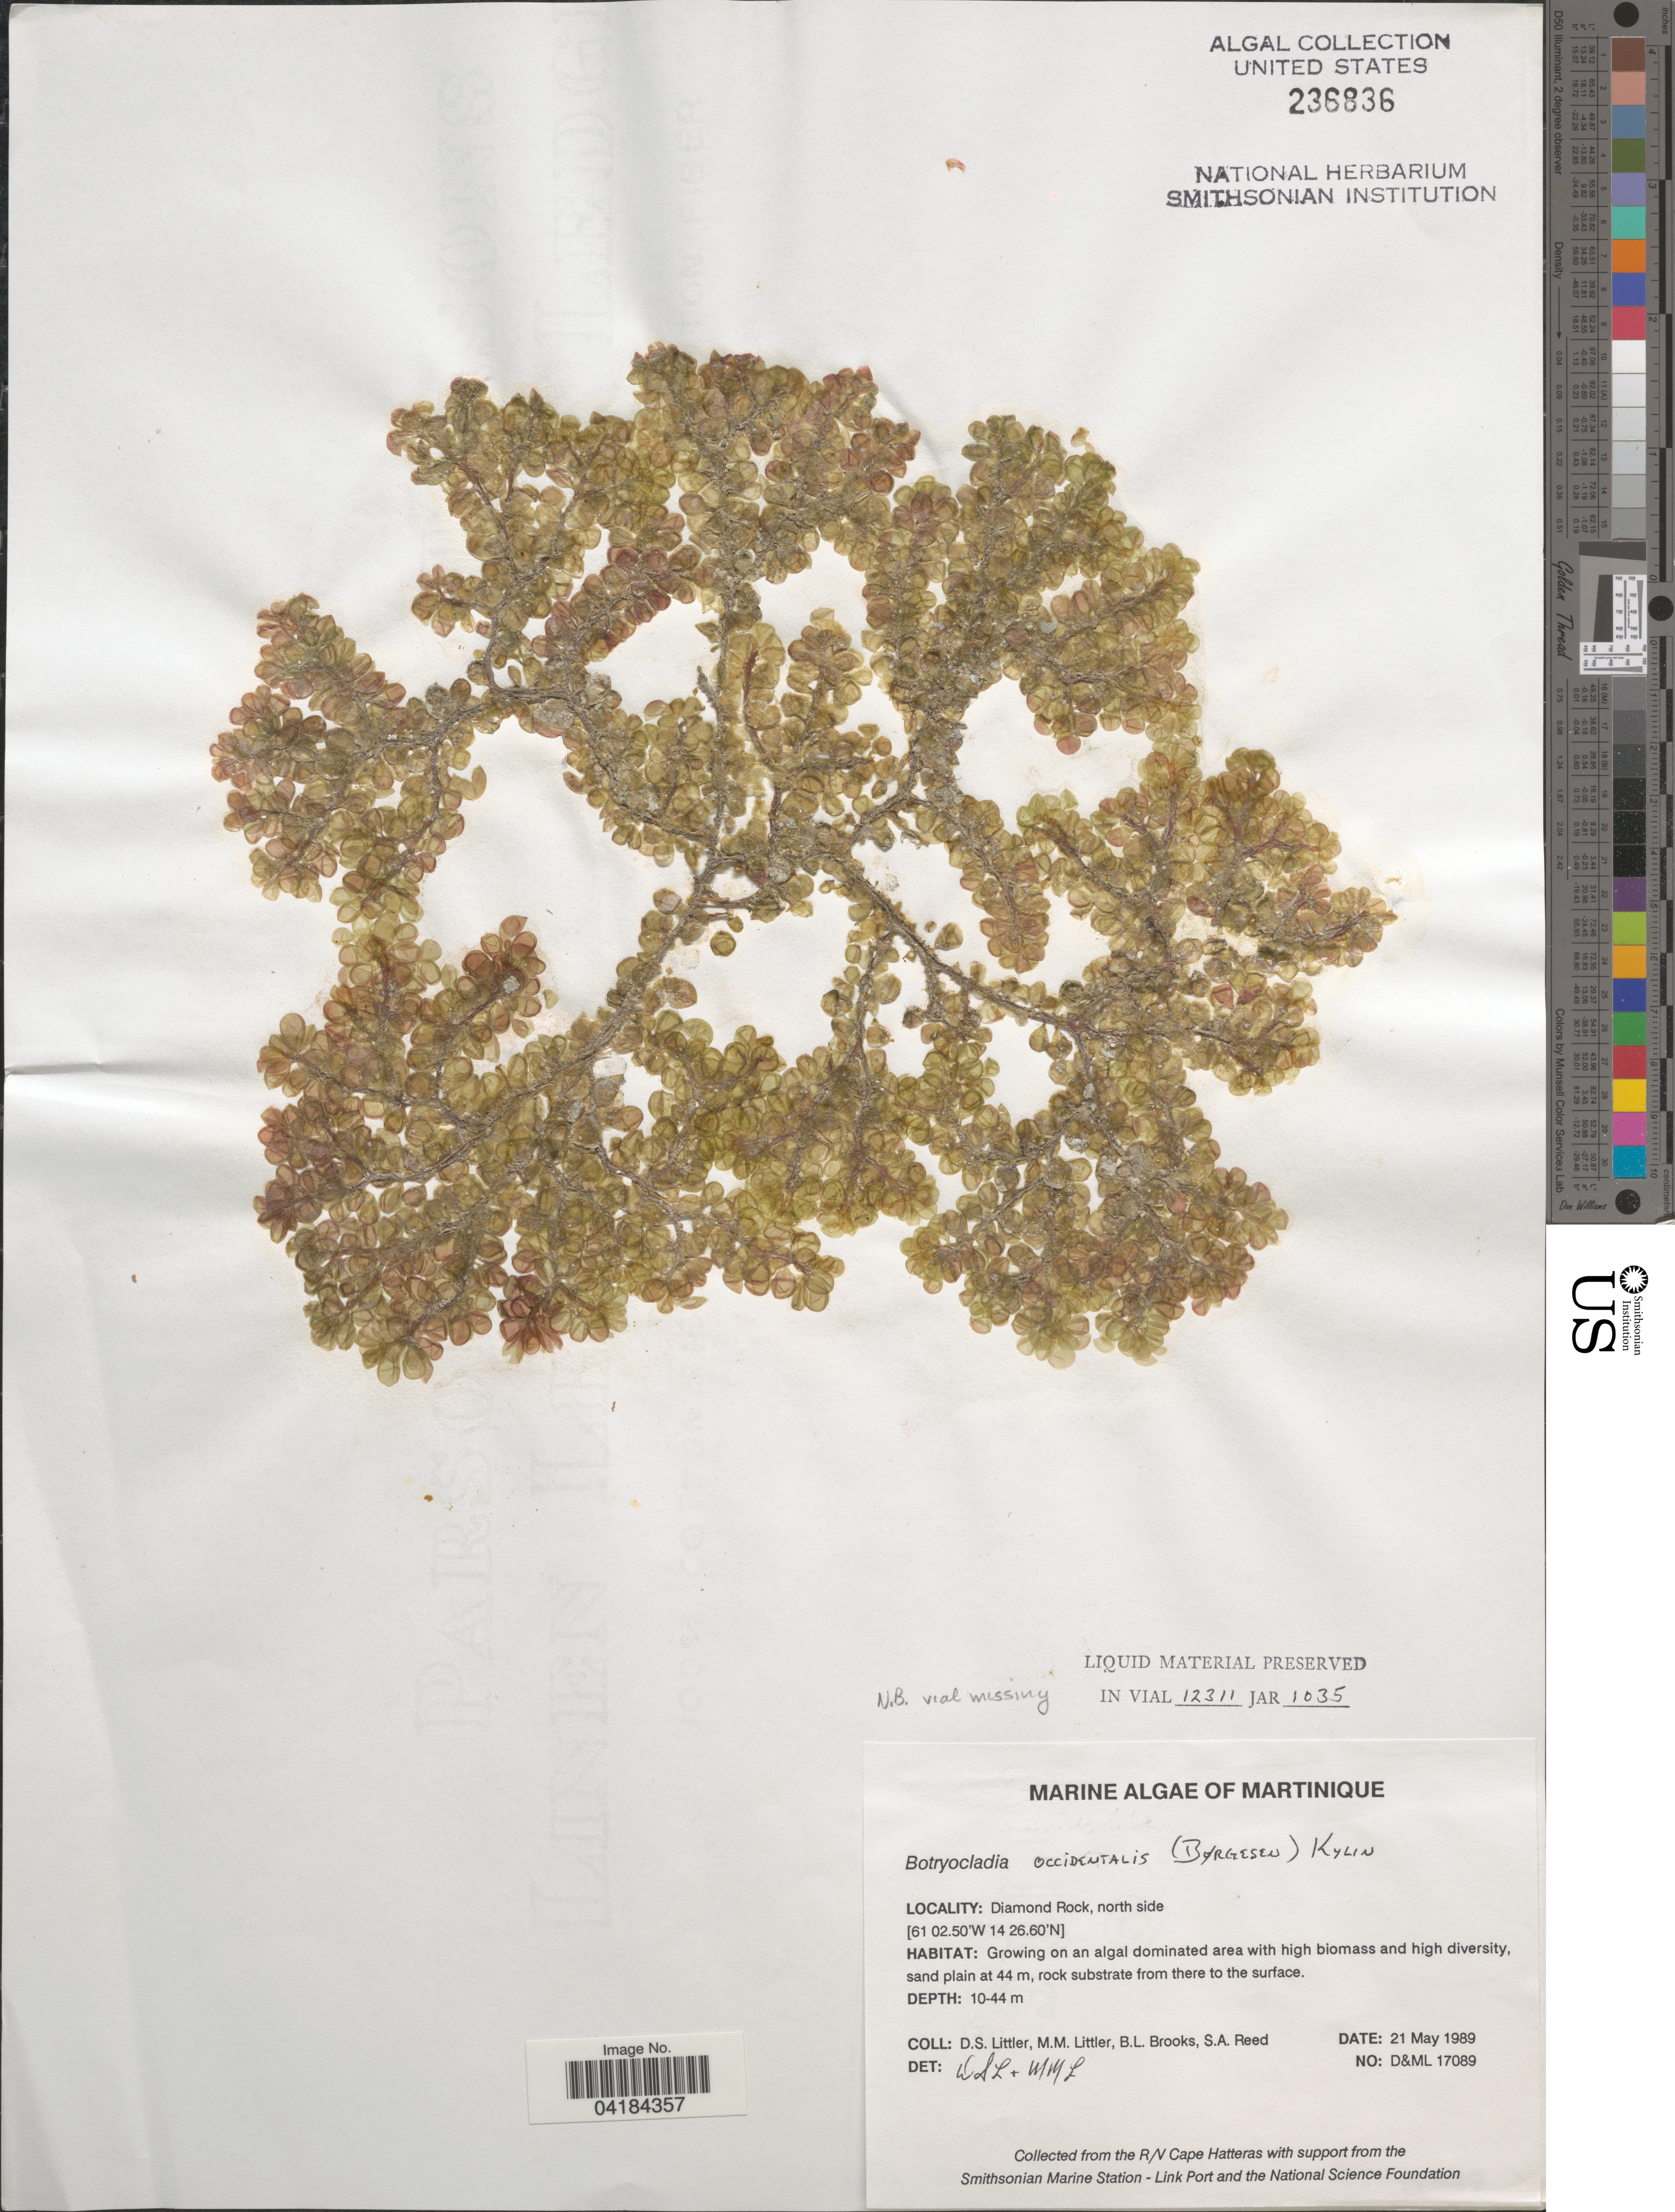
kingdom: Plantae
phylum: Rhodophyta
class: Florideophyceae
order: Rhodymeniales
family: Rhodymeniaceae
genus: Botryocladia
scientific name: Botryocladia occidentalis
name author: (Børgesen) Kylin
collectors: D. S. Littler, B. Brooks & S. Reed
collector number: D&ML17089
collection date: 1989-05-21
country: Martinique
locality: Diamond Rock, north side.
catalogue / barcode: US 236836